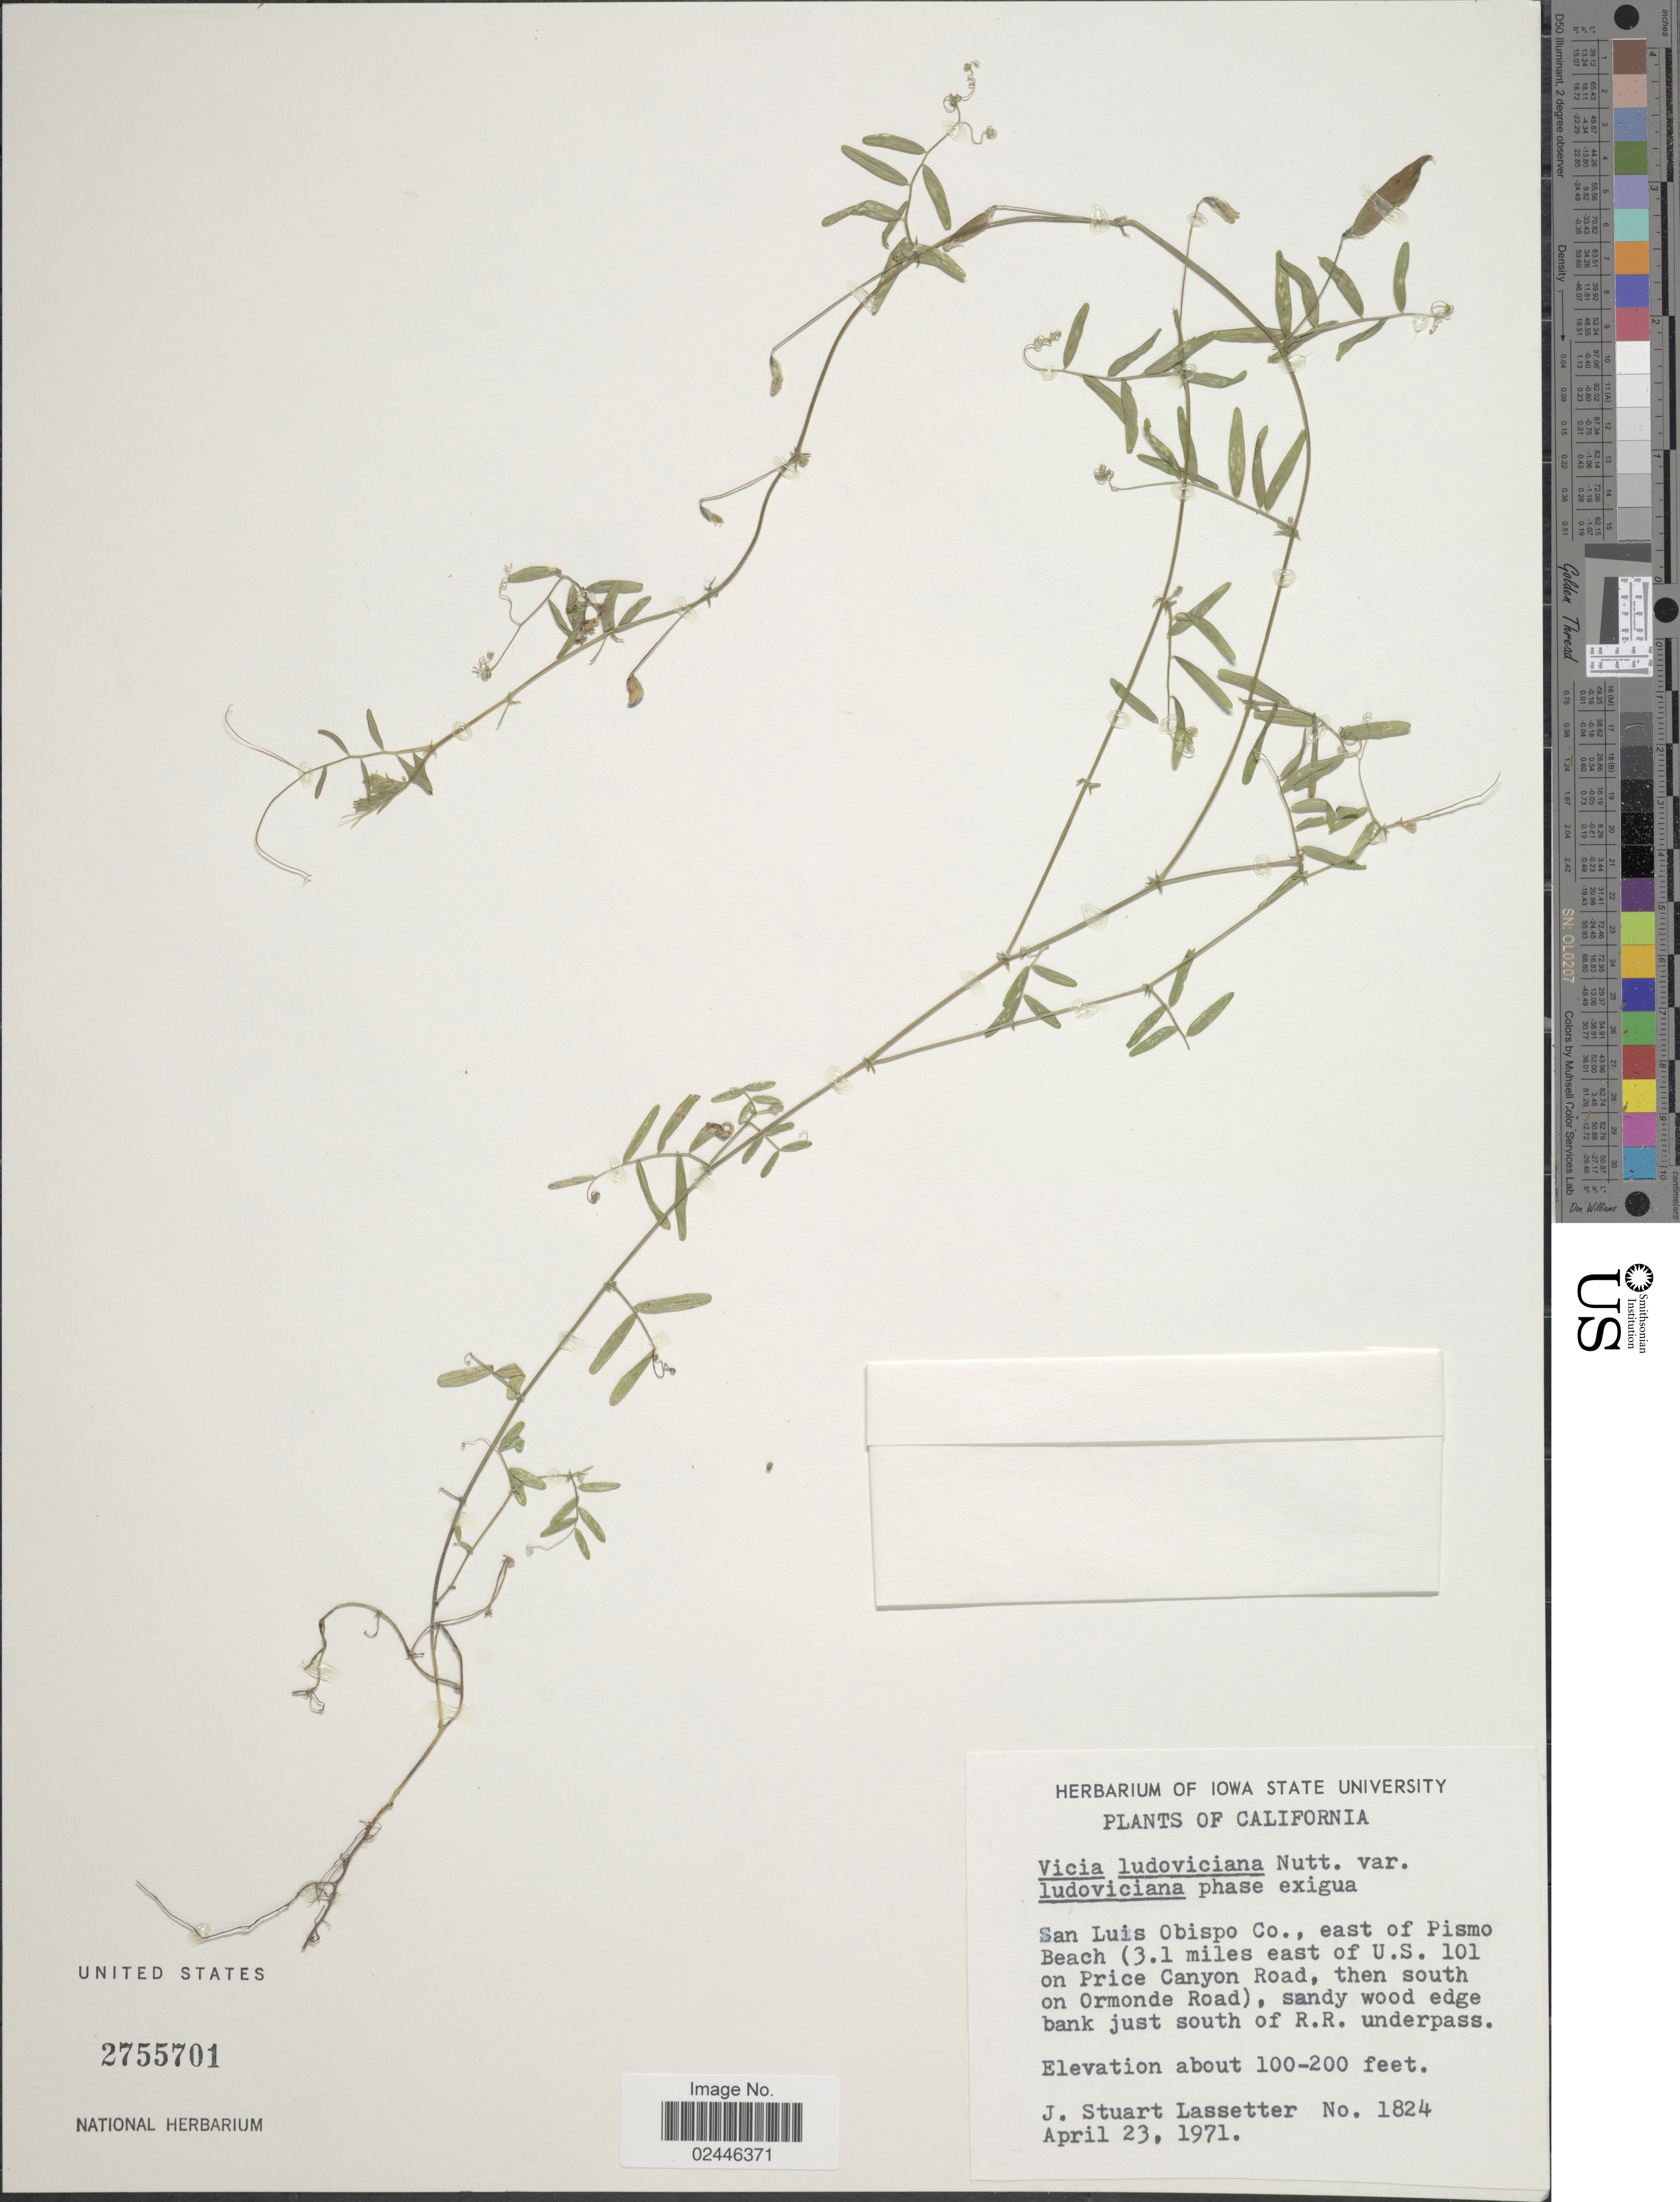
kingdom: Plantae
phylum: Tracheophyta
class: Magnoliopsida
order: Fabales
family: Fabaceae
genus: Vicia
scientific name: Vicia ludoviciana var. ludoviciana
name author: Nutt. ex Torr. & A. Gray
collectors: J. Lassetter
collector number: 1824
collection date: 1971-04-23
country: United States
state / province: California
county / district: San Luis Obispo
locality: San Luis Obispo Co., east of Pismo Beach (3.1 miles east of U.S. 101 on price Canyon Road, then south on Ormonde Road), sandy wood edge bank just south of R.R. underpass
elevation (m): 30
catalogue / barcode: US 2755701